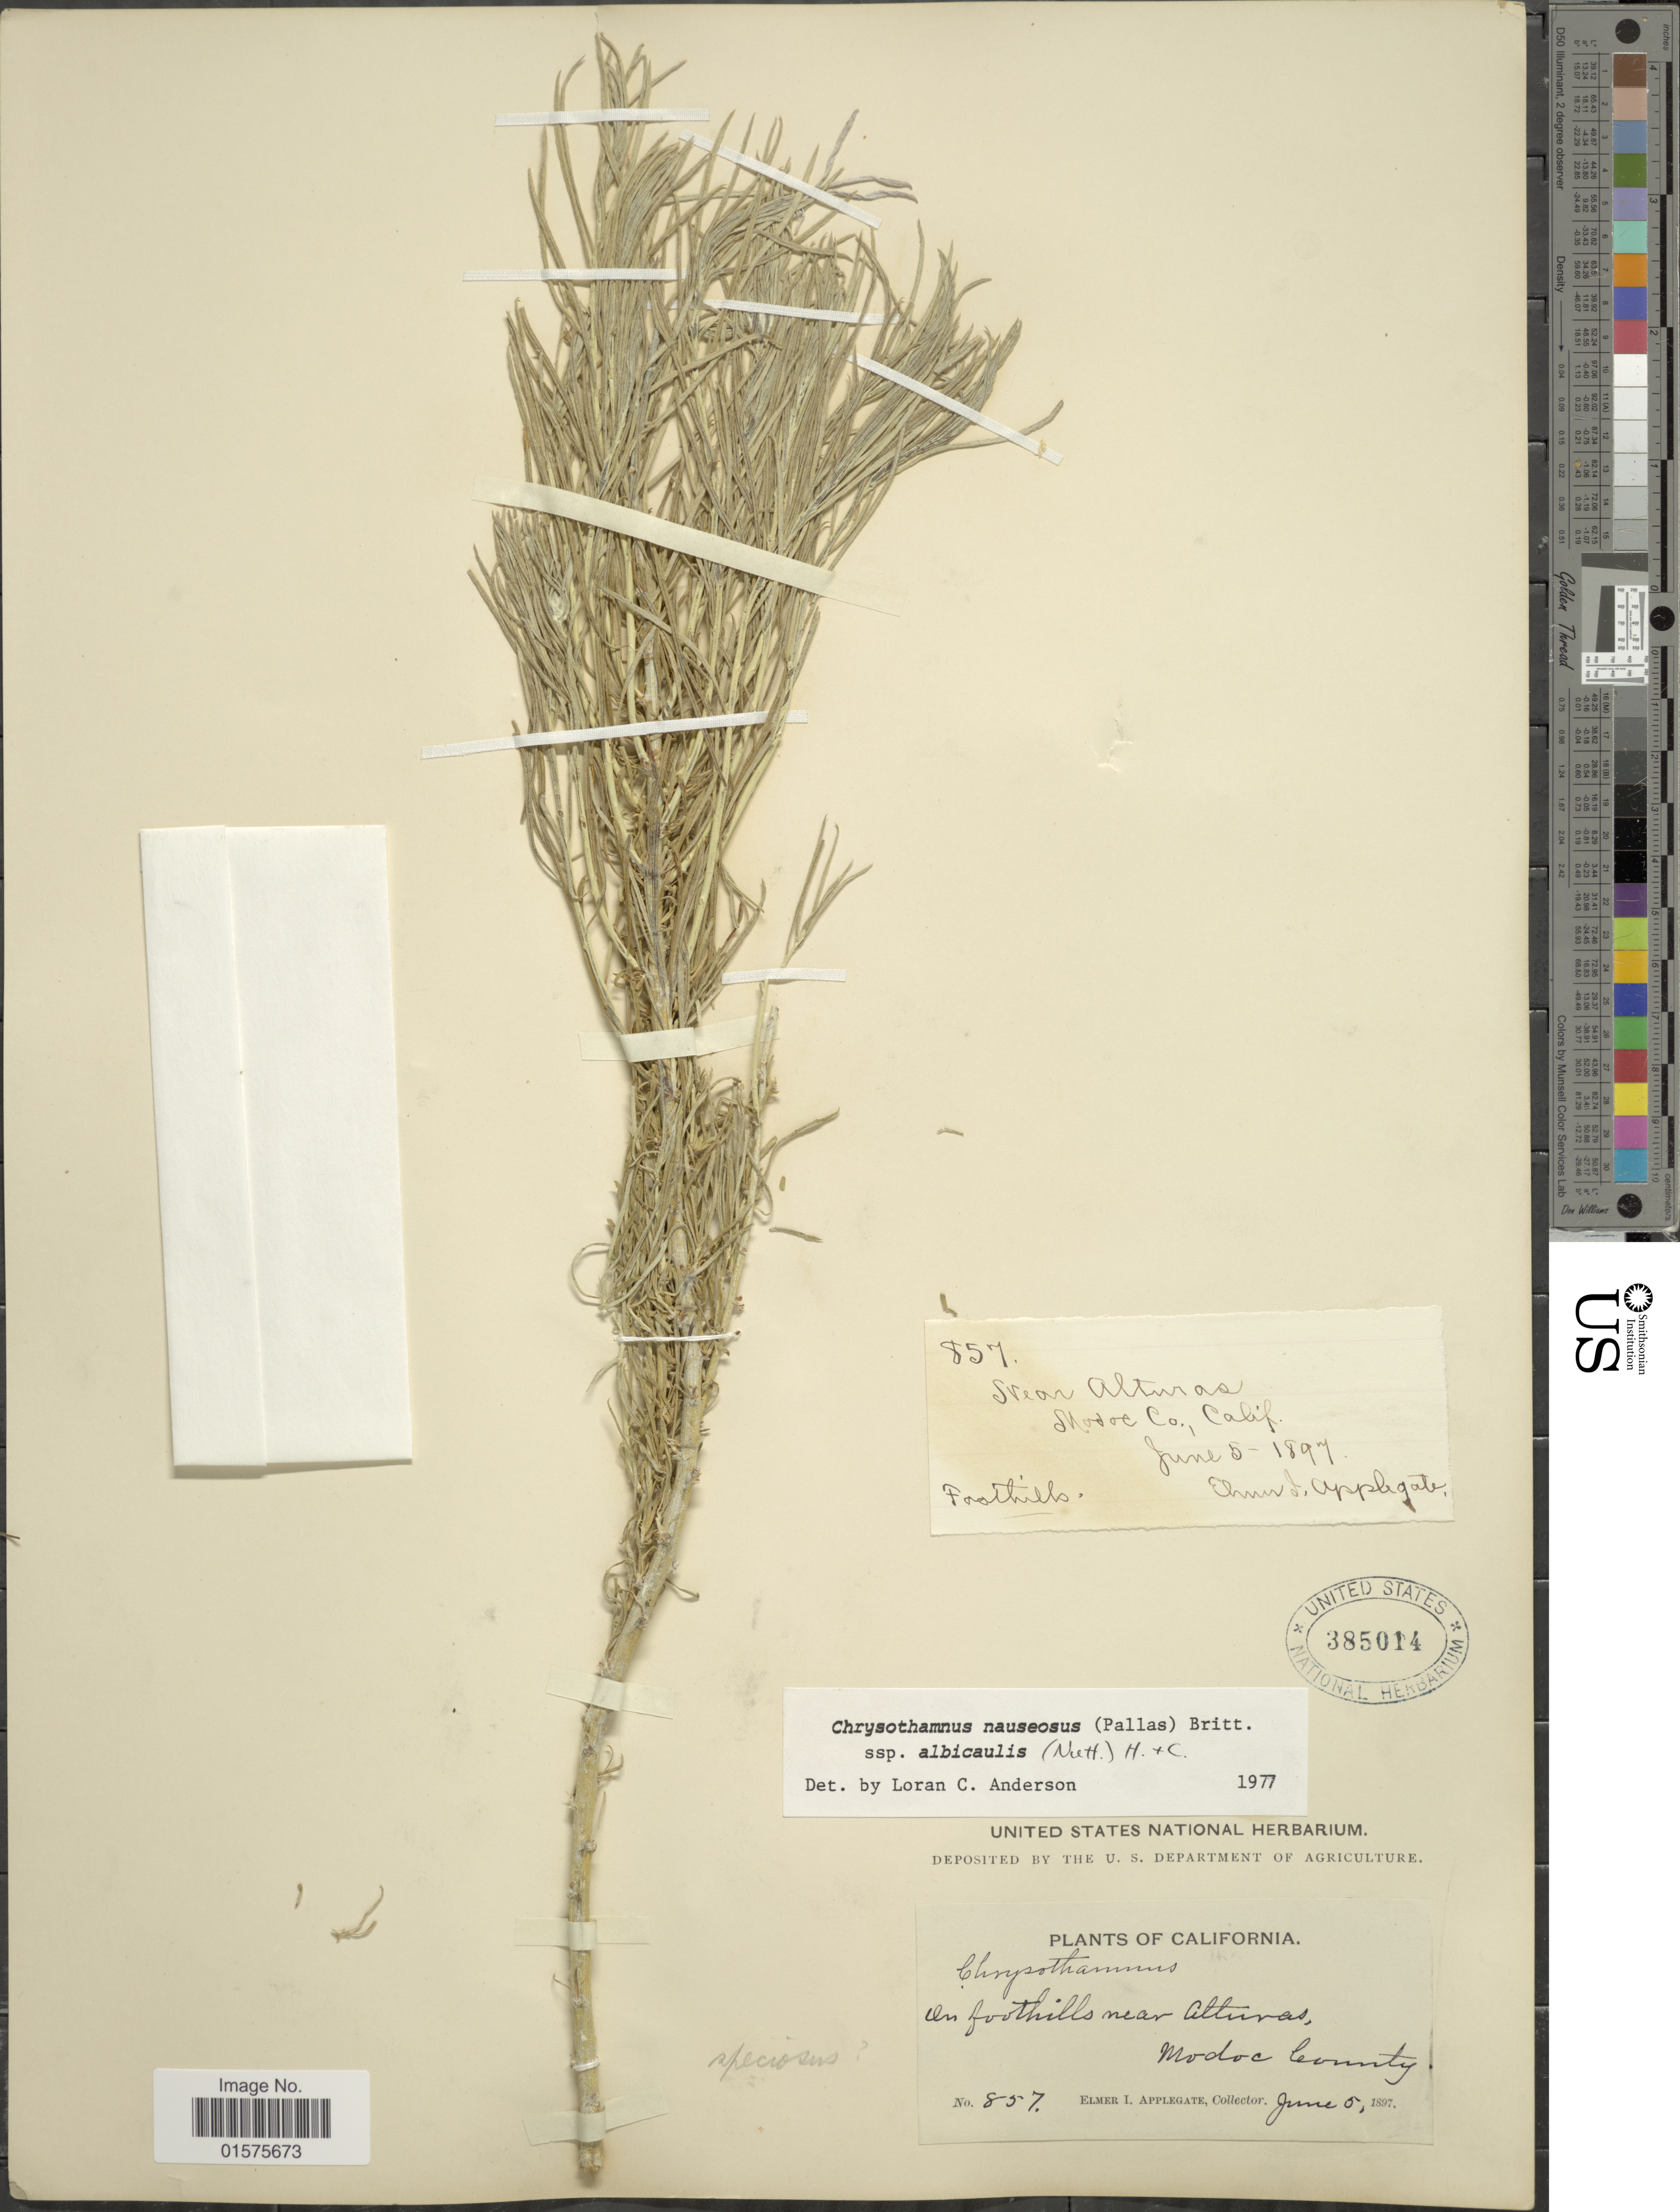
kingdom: Plantae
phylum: Tracheophyta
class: Magnoliopsida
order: Asterales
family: Asteraceae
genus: Ericameria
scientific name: Ericameria nauseosa var. speciosa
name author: (Nutt.) G.L. Nesom & G.I. Baird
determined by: Urbatsch, Lowell E., Curator (LSU), Louisiana State University (UNITED STATES)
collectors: E. I. Applegate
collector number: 857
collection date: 1897-06-05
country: United States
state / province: California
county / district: Modoc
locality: Foothills near Alturas, Modoc Co.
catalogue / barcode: US 385014